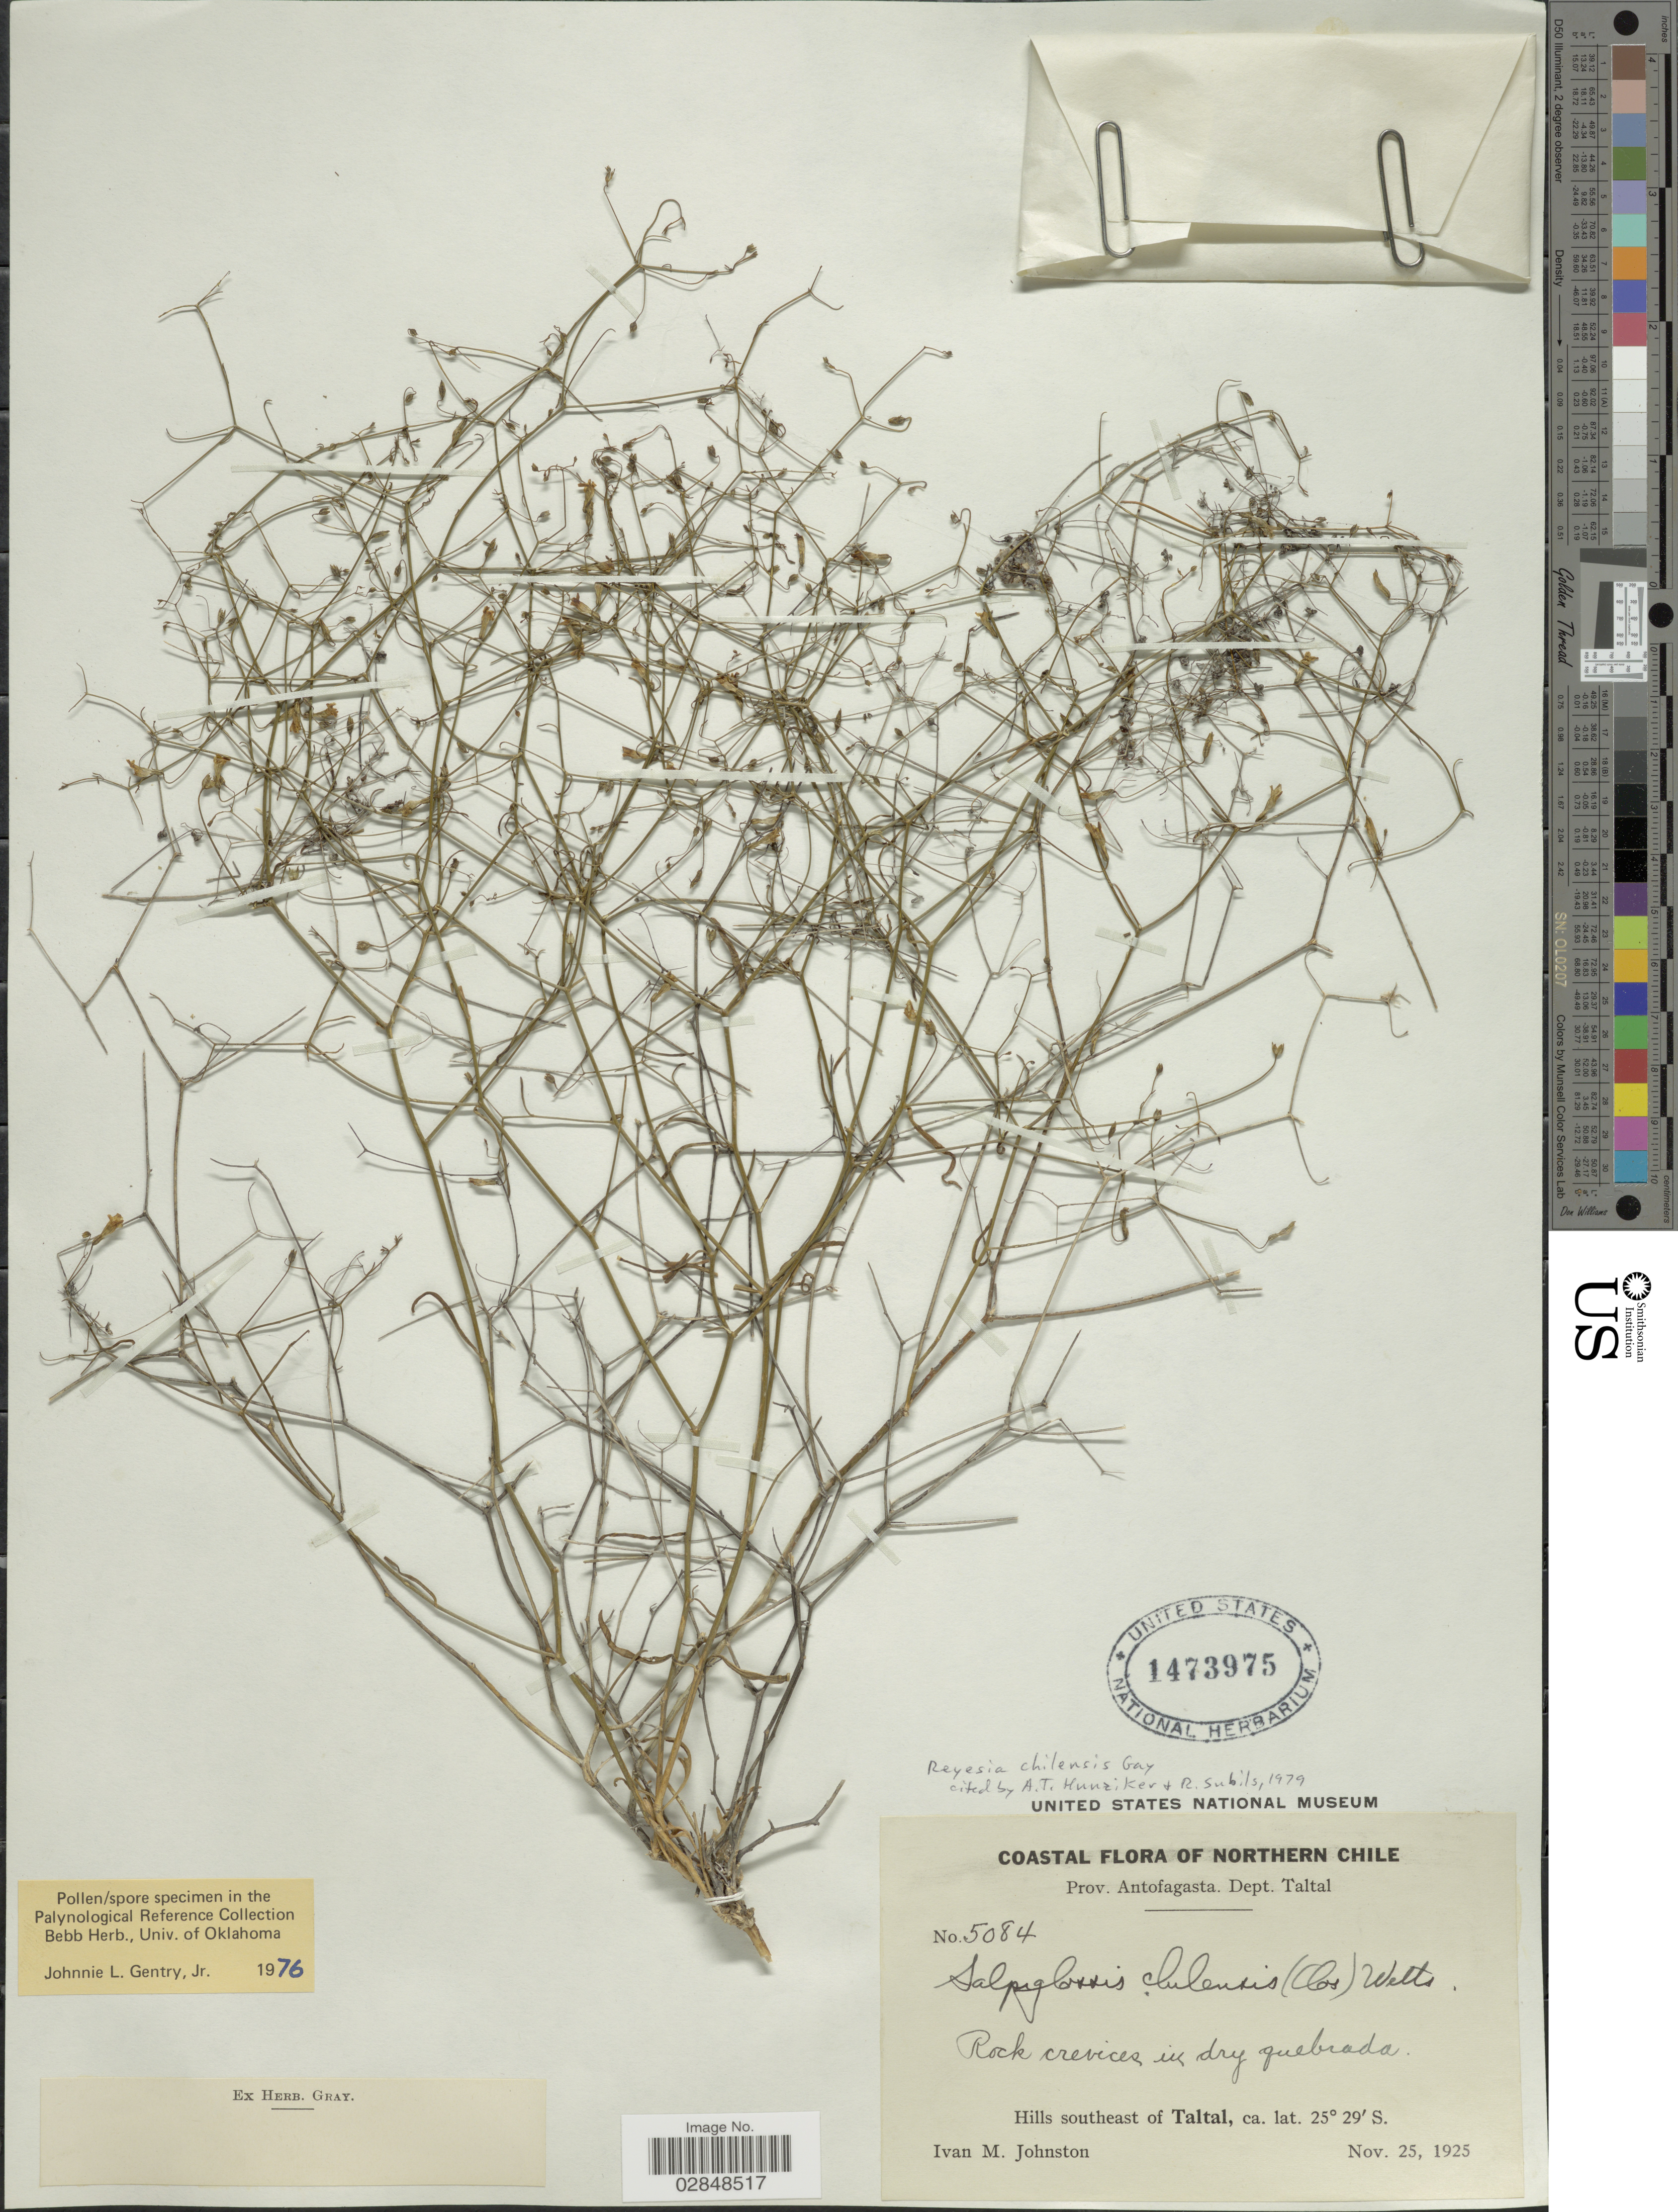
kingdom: Plantae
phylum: Tracheophyta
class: Magnoliopsida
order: Solanales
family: Solanaceae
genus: Reyesia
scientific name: Reyesia chilensis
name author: Gay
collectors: I.M. Johnston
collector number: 5084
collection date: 1925-11-25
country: Chile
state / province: Antofagasta (II)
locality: Northern Chile. Dept. Taltal. Hills southeast of Taltal.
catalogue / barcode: US 1473975